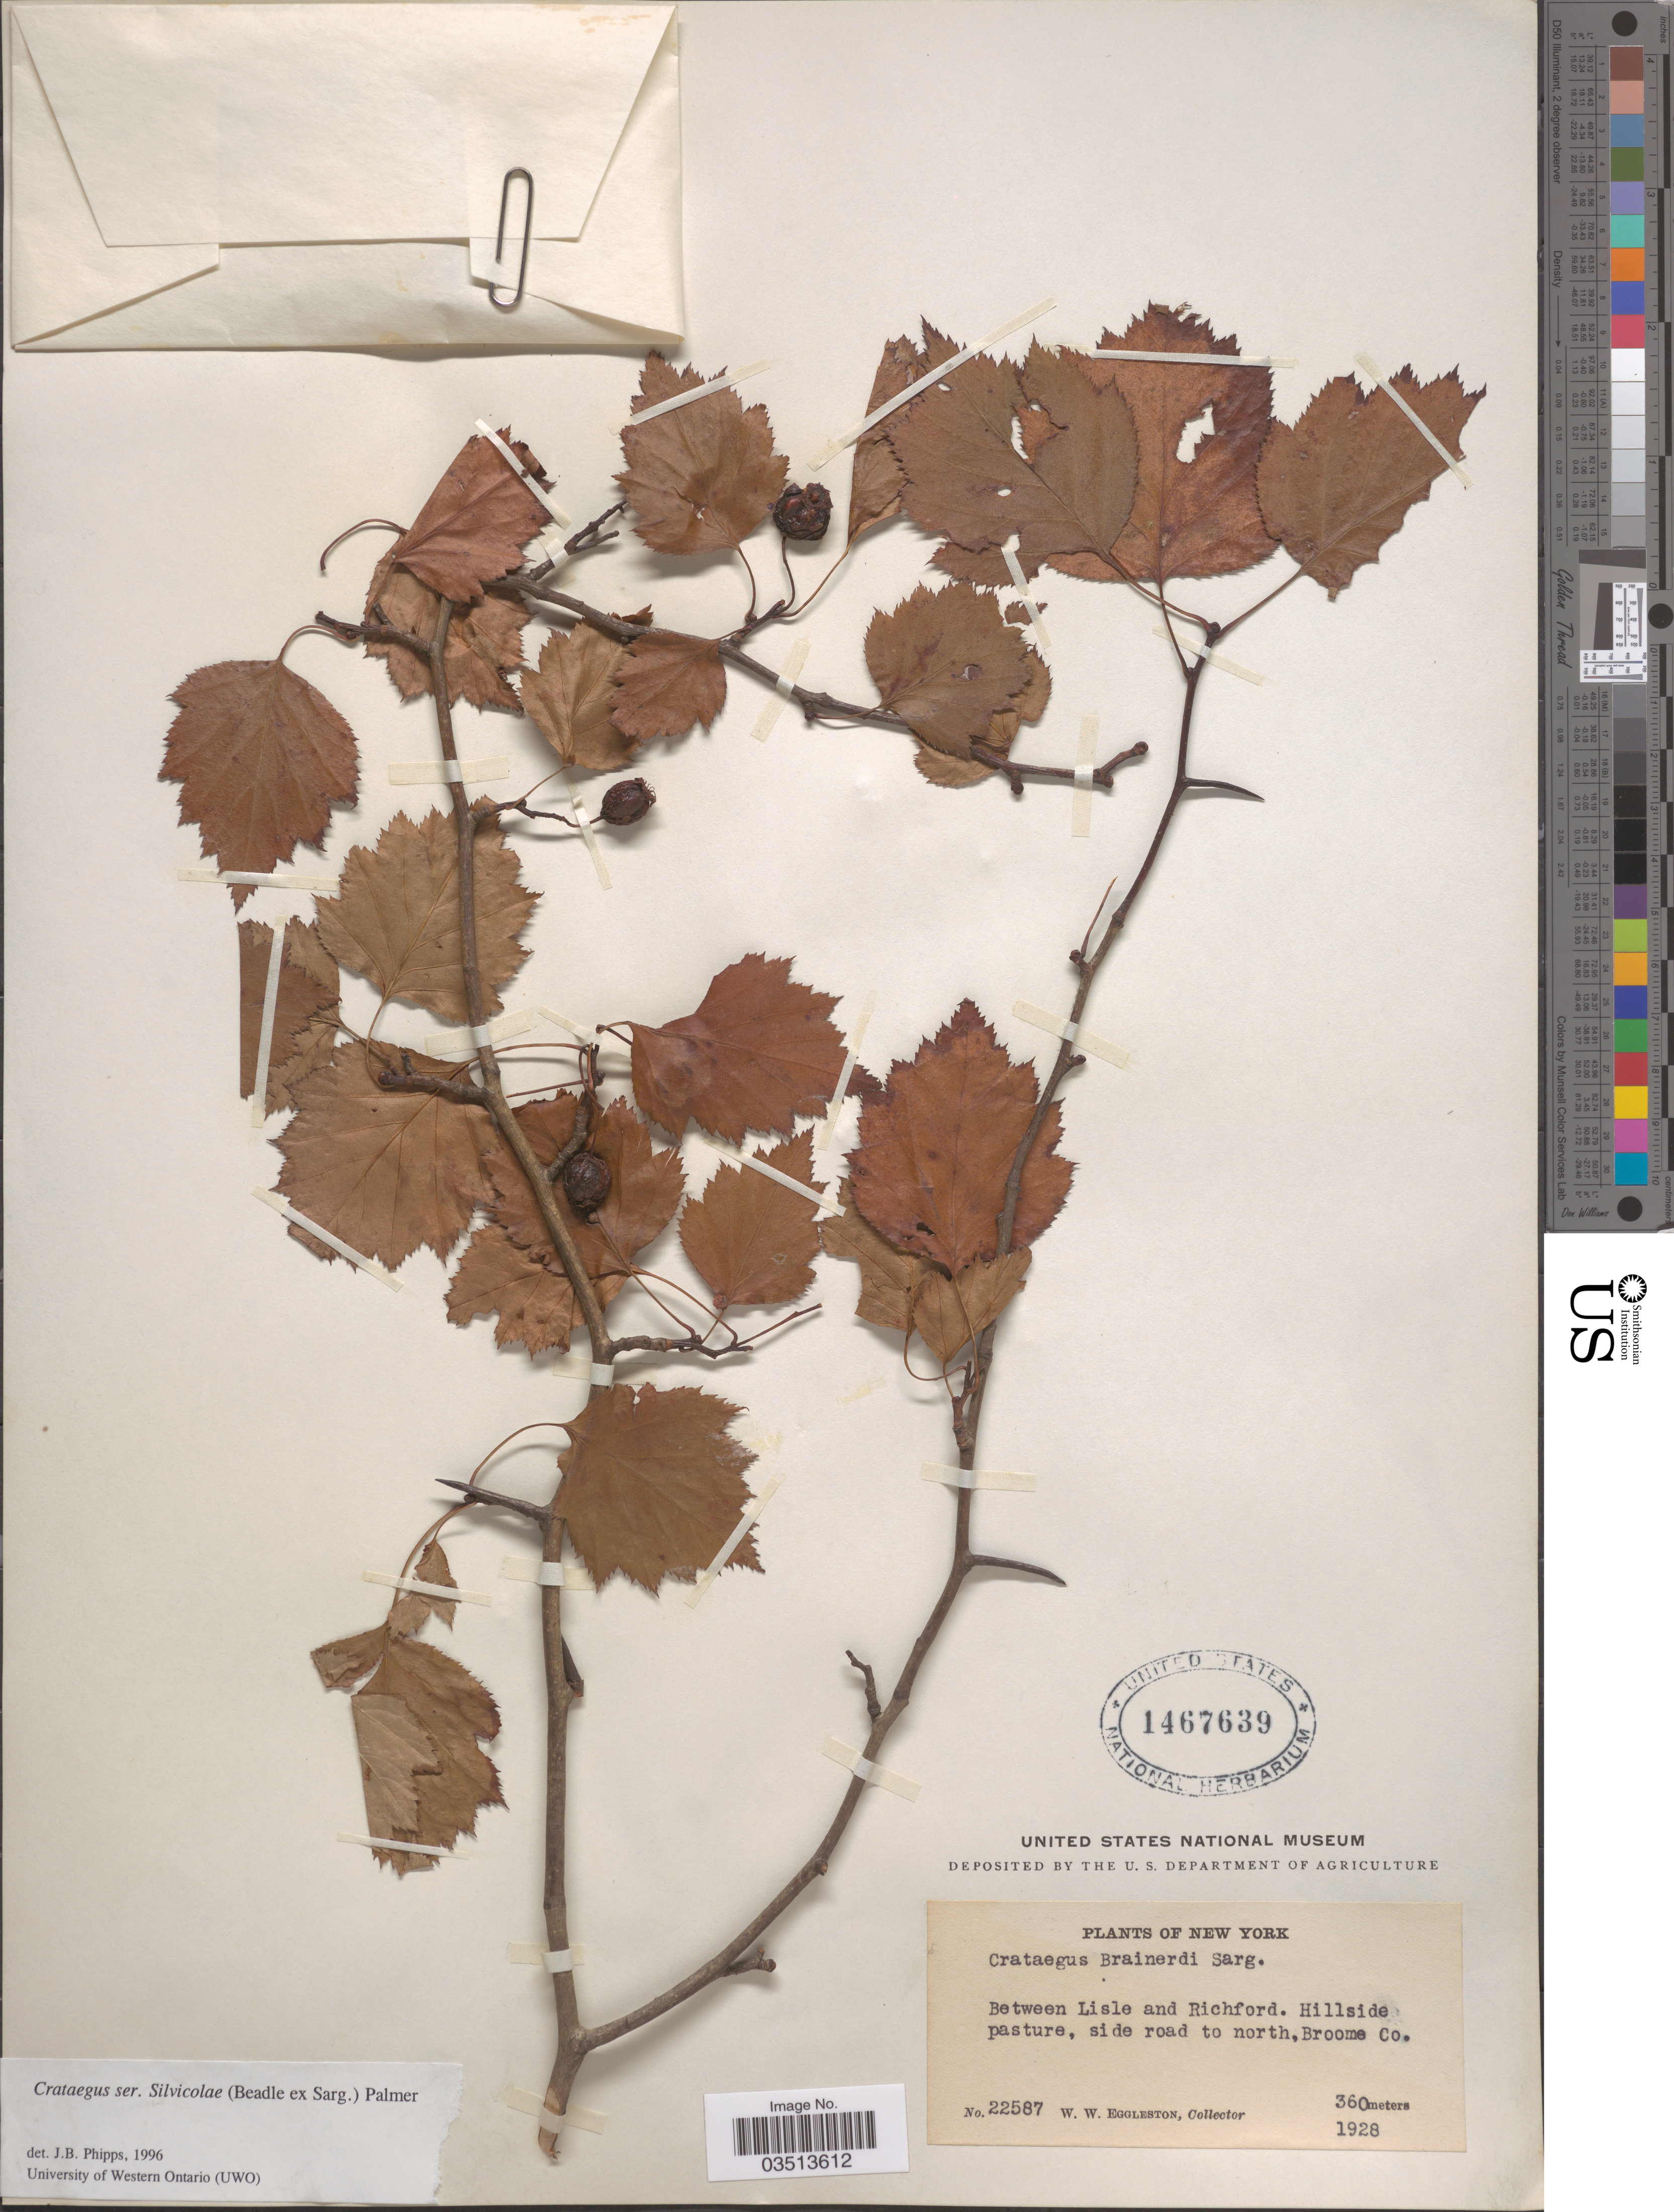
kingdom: Plantae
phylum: Tracheophyta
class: Magnoliopsida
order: Rosales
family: Rosaceae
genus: Crataegus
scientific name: Crataegus brainerdii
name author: Sarg.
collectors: W. W. Eggleston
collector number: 22587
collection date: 1928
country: United States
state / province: New York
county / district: Broome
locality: Between Lisle and Richford. Hillside pasture, side road to north, Broome Co.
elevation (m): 360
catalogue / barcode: US 1467639